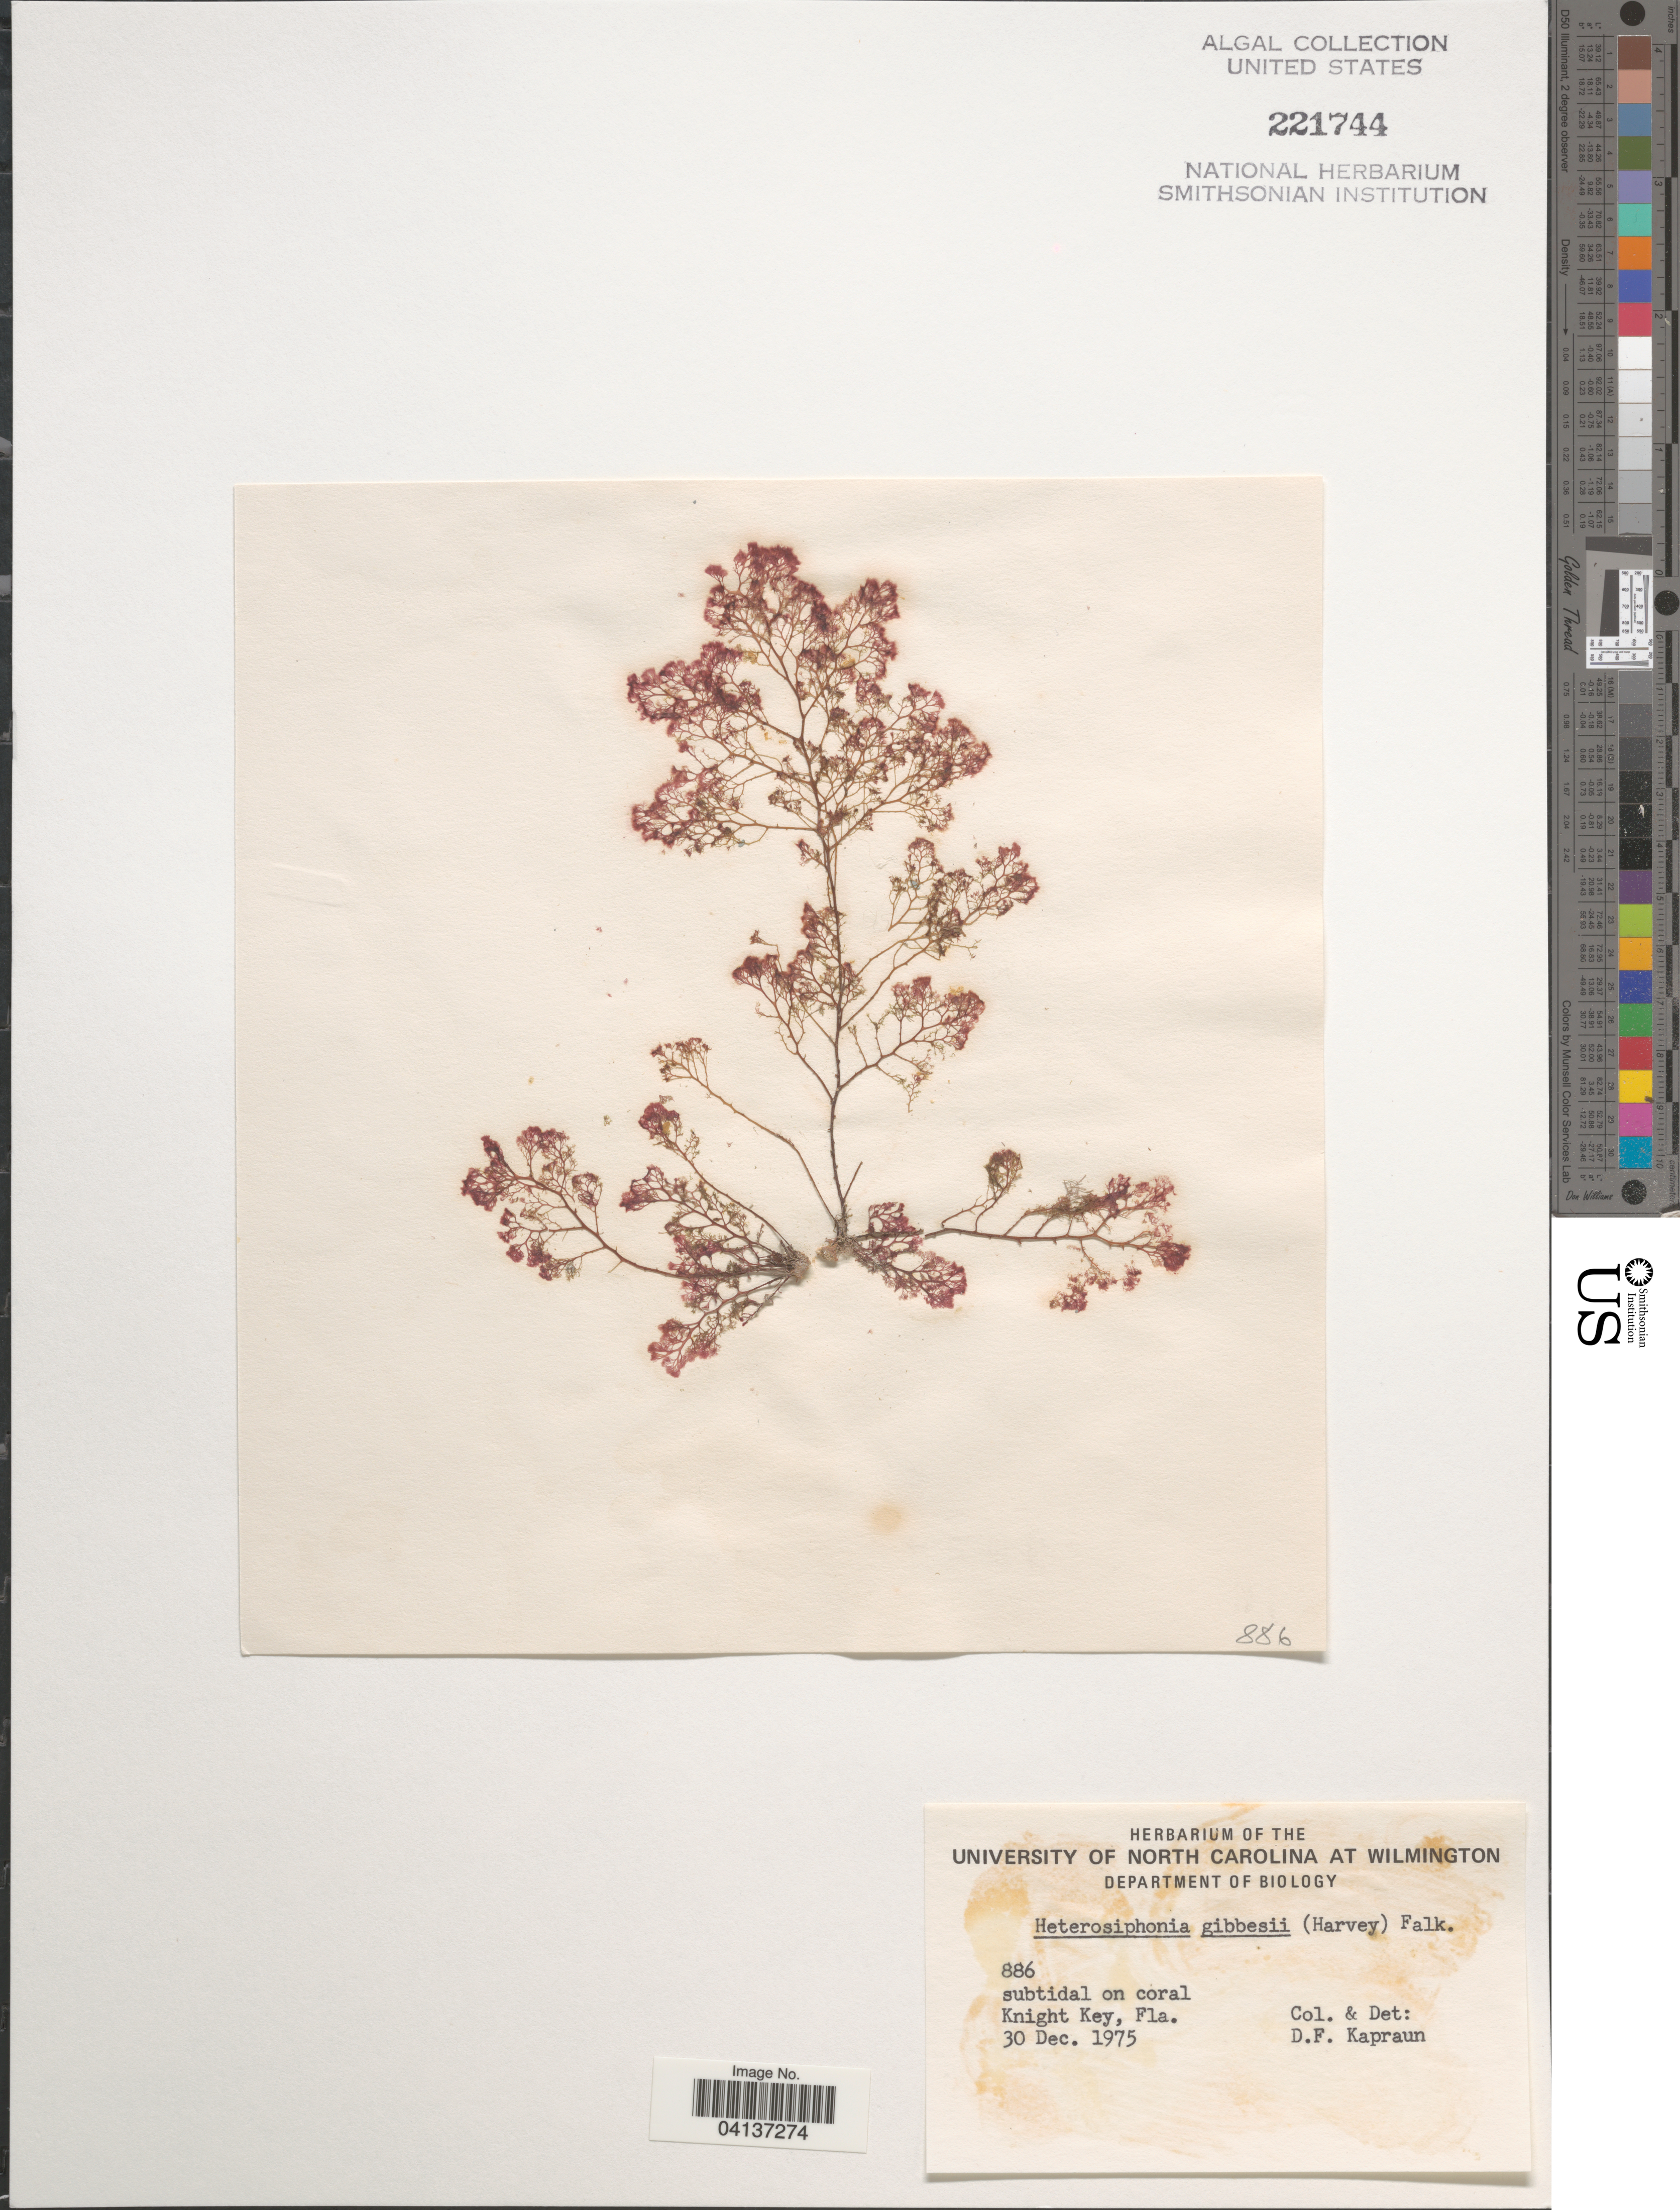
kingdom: Plantae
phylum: Rhodophyta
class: Florideophyceae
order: Ceramiales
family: Dasyaceae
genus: Heterosiphonia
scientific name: Heterosiphonia gibbesii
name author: (Harv.)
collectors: D. F. Kapraun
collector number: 886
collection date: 1975-12-30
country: United States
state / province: Florida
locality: Knight Key.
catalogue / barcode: US 221744